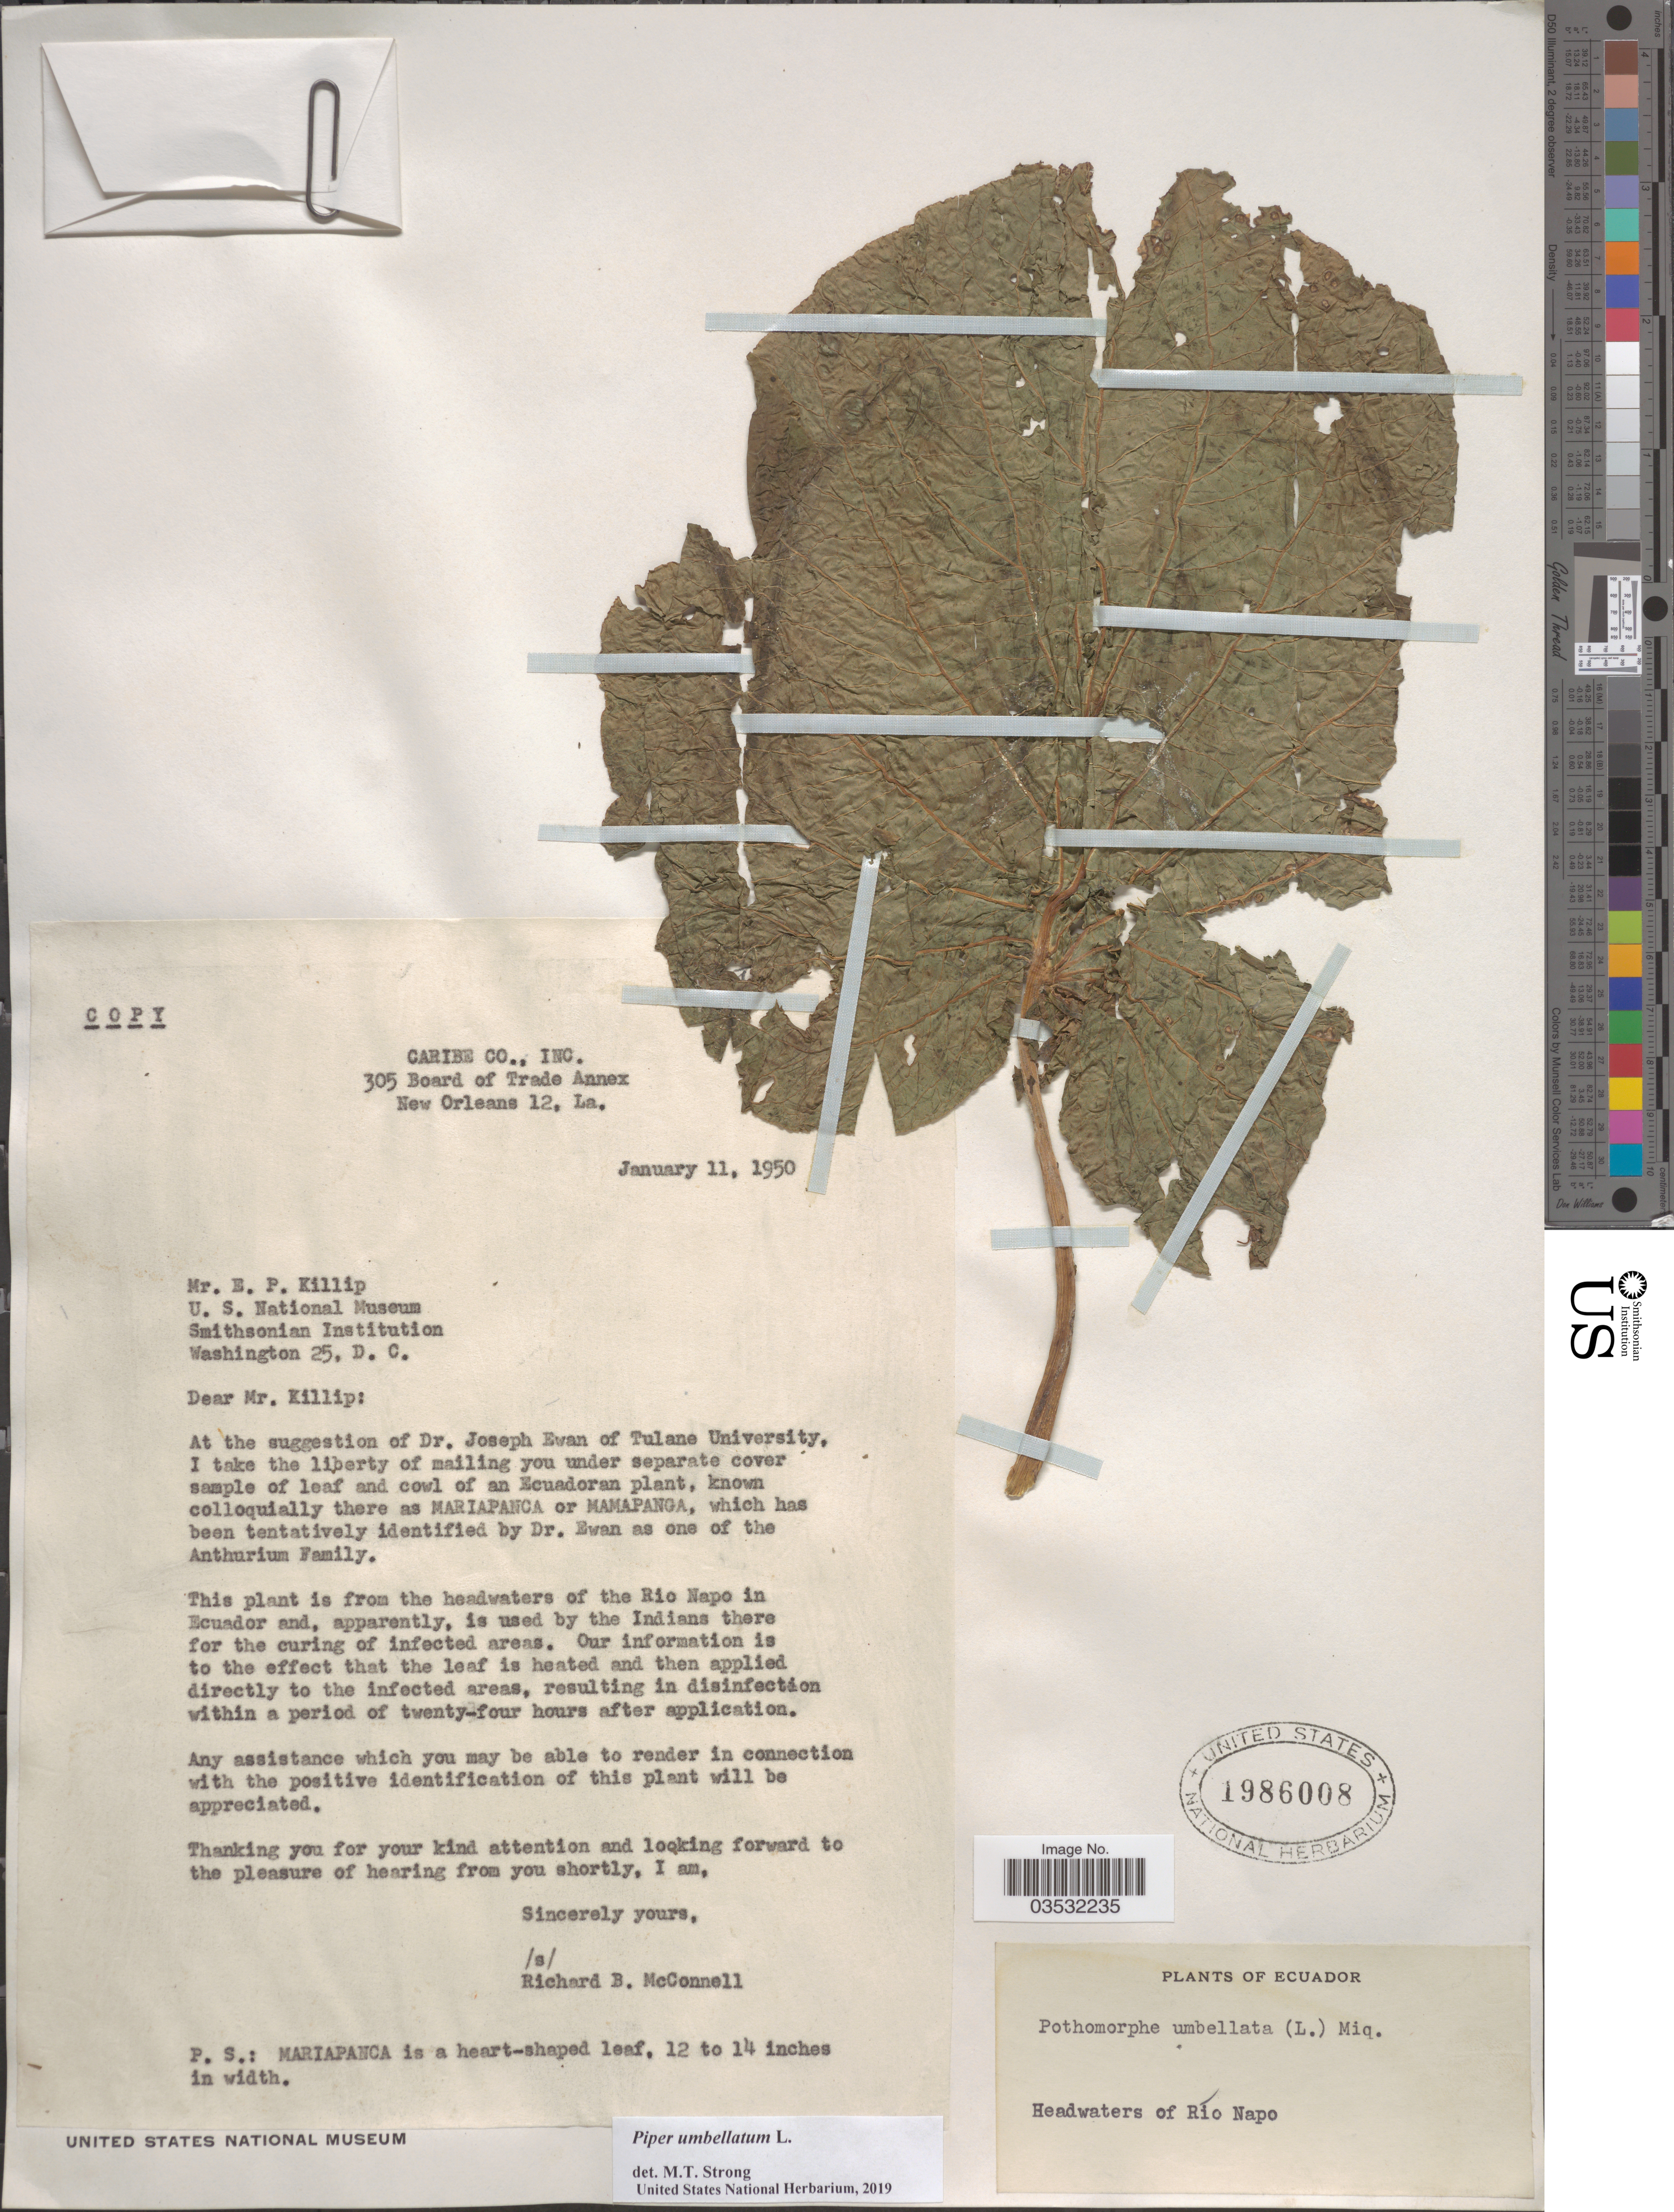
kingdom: Plantae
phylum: Tracheophyta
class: Magnoliopsida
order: Piperales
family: Piperaceae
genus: Piper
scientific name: Piper umbellatum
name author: L.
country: Ecuador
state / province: Napo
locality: Headwaters of Río Napo.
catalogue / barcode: US 1986008